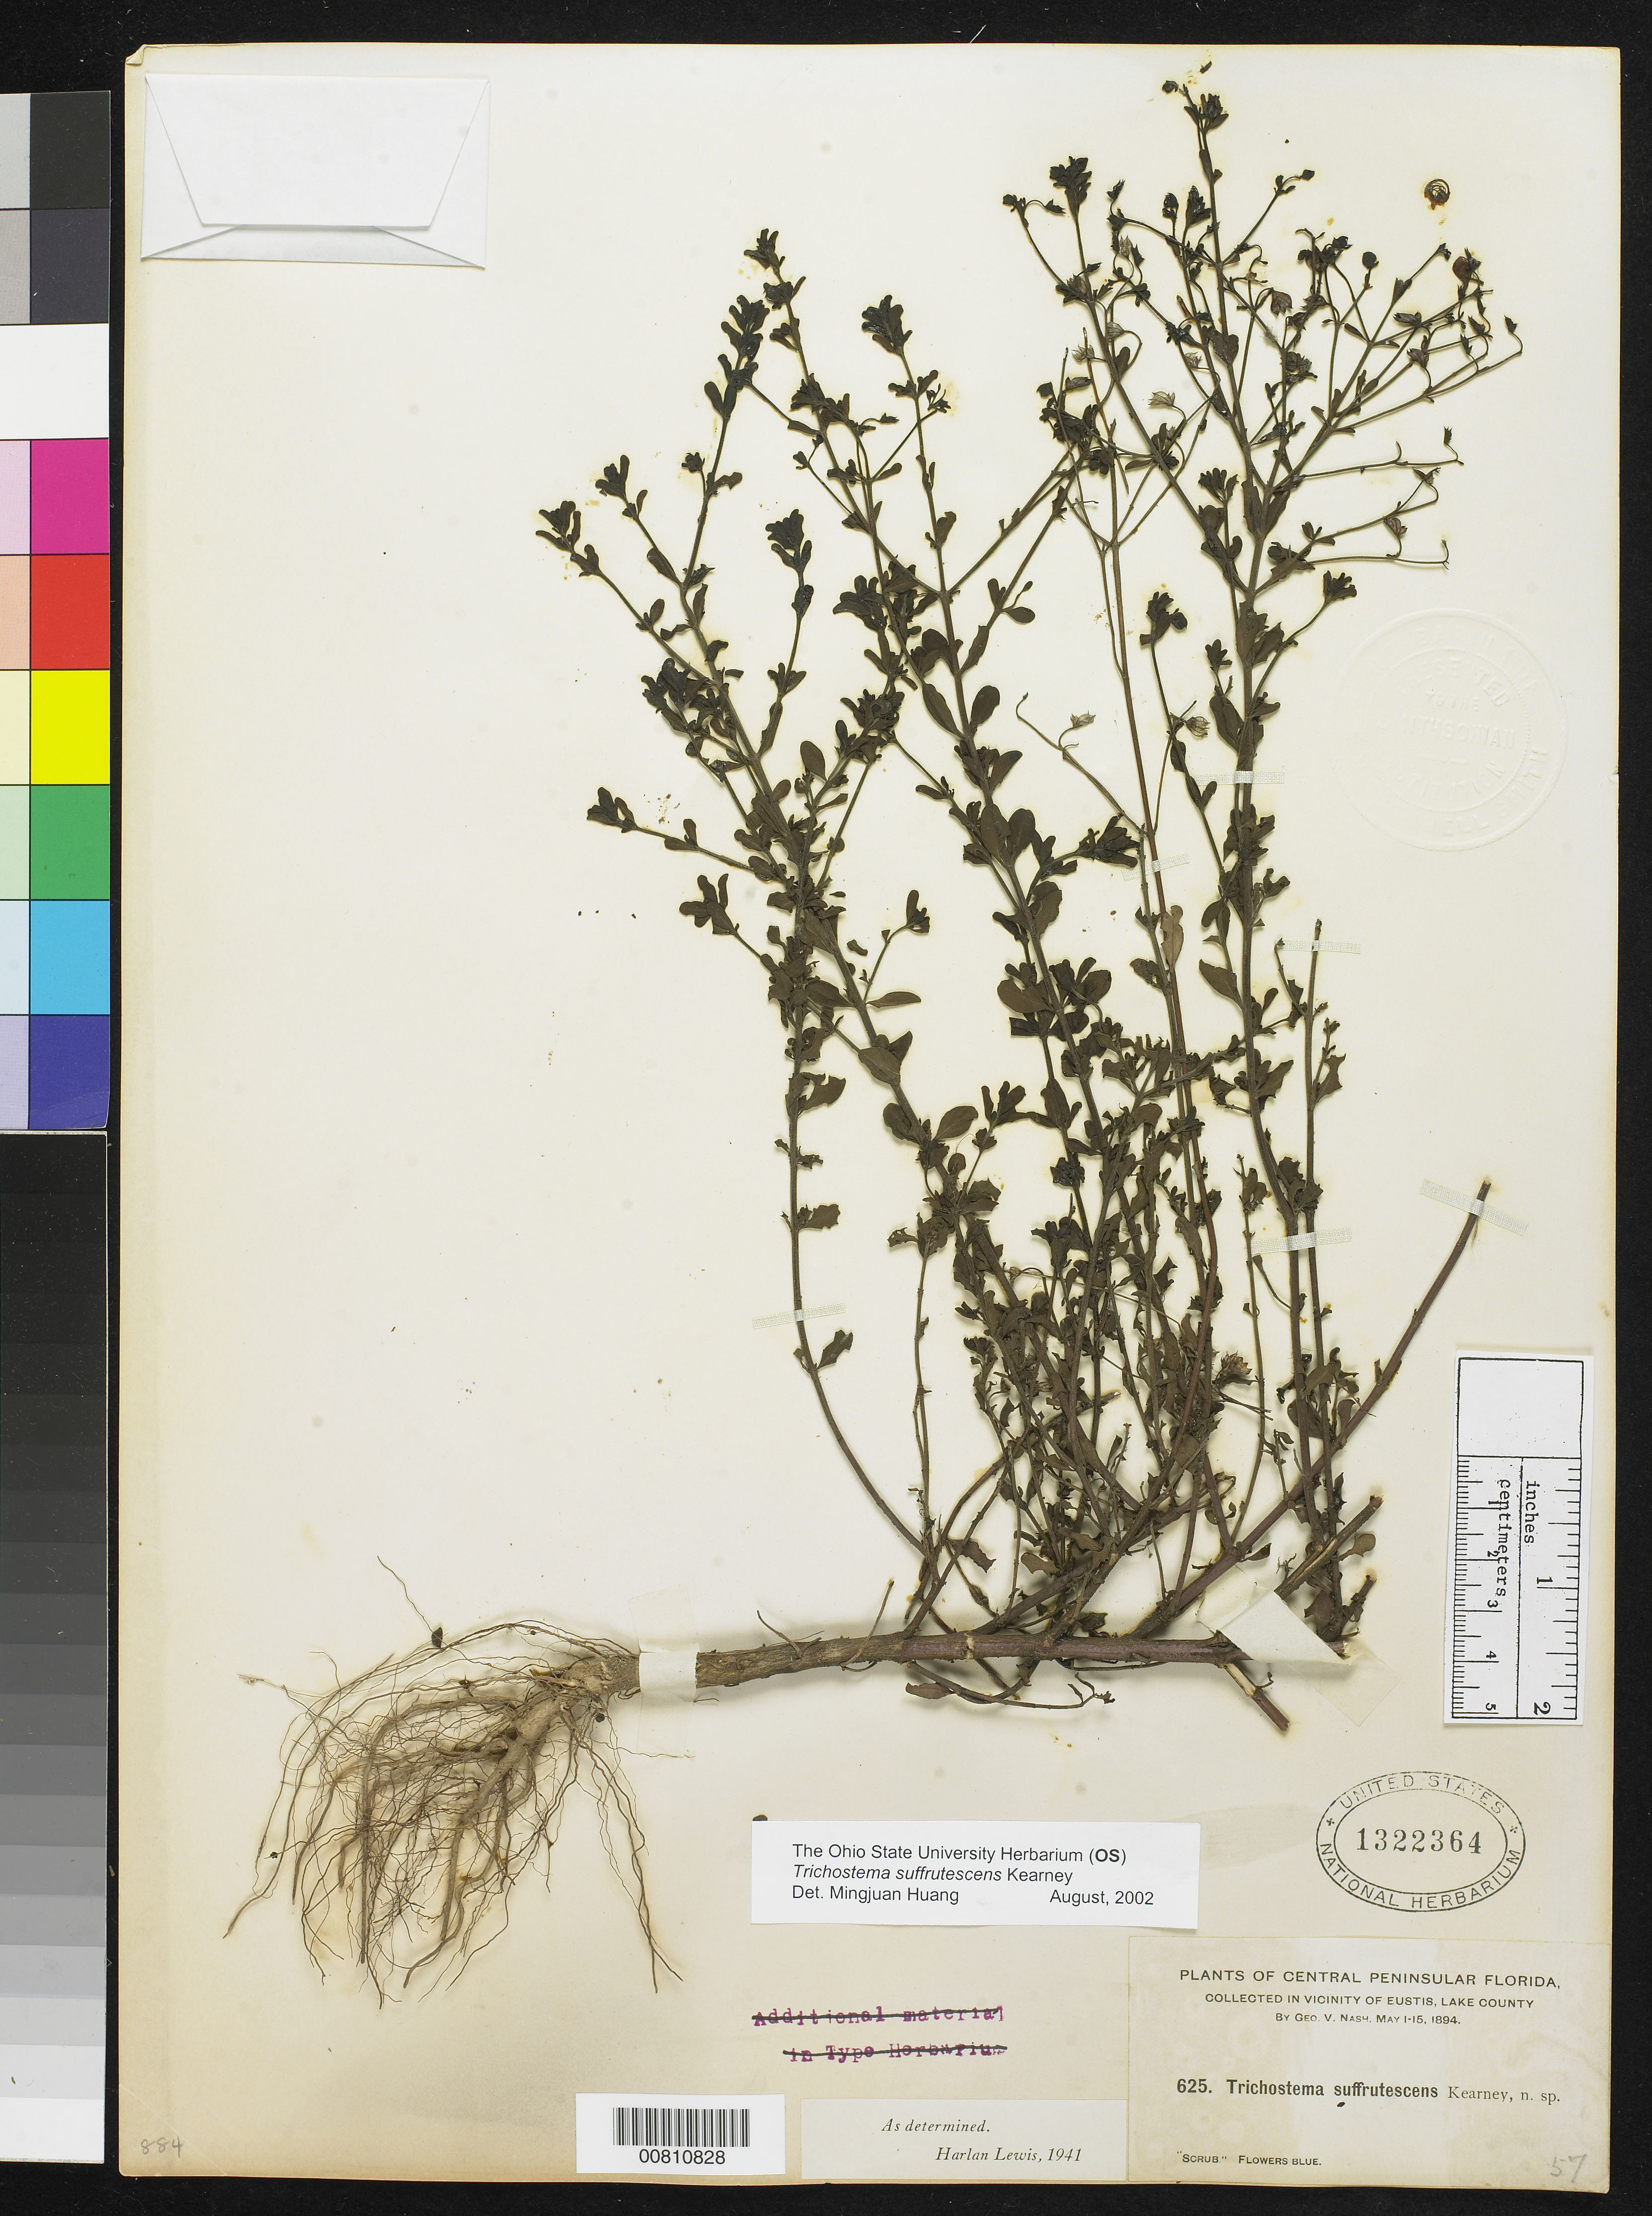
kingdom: Plantae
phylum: Tracheophyta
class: Magnoliopsida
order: Lamiales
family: Lamiaceae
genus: Trichostema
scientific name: Trichostema suffrutescens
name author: Kearney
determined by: Huang, Mingjuan, (OS), Ohio State University Herbarium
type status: Isotype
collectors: G. V. Nash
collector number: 625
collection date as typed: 01 May 1894 to 15 May 1894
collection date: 1894-05-01/1894-05-15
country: United States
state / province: Florida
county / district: Lake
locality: Vicinity of Eustis, Lake County.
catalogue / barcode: US 1322364